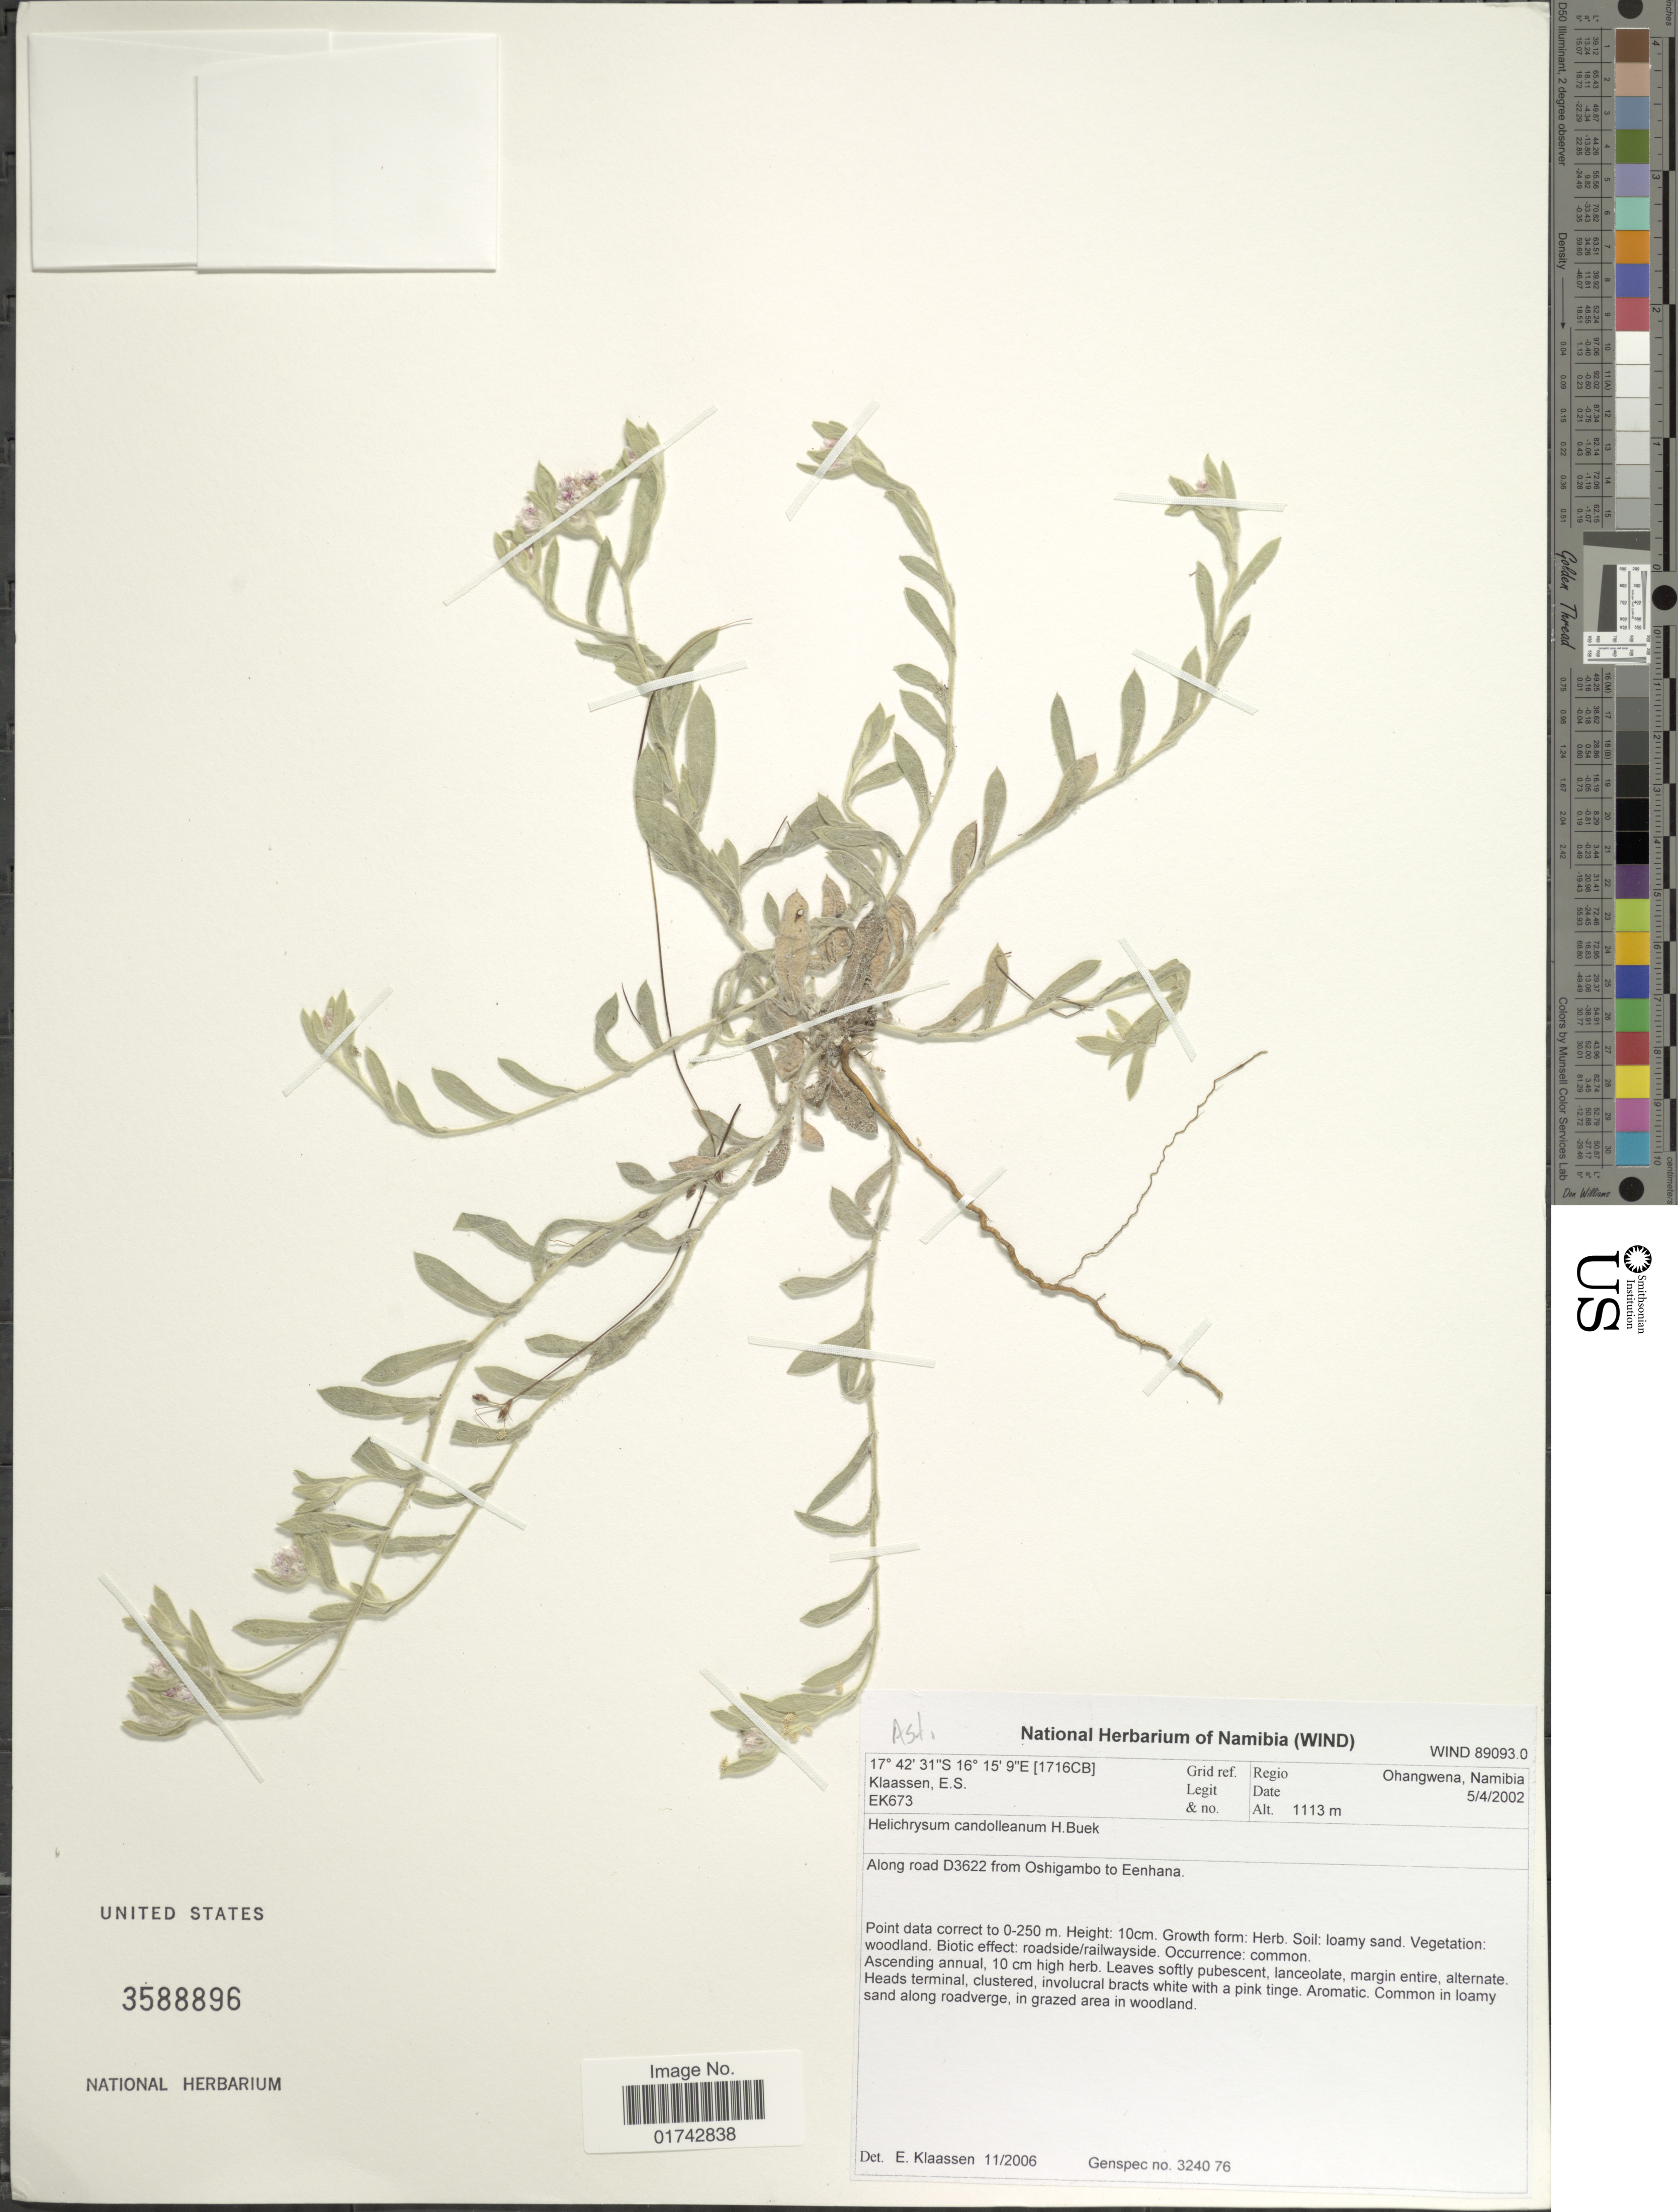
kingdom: Plantae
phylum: Tracheophyta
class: Magnoliopsida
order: Asterales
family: Asteraceae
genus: Helichrysum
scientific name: Helichrysum candolleanum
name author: H. Buek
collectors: E. S. Klaassen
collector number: EK673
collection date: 2002-04-05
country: Namibia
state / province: Ohangwena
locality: Along road D3622 from Oshigambo to Eenhana. Ohangwena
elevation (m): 1113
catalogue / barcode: US 3588896